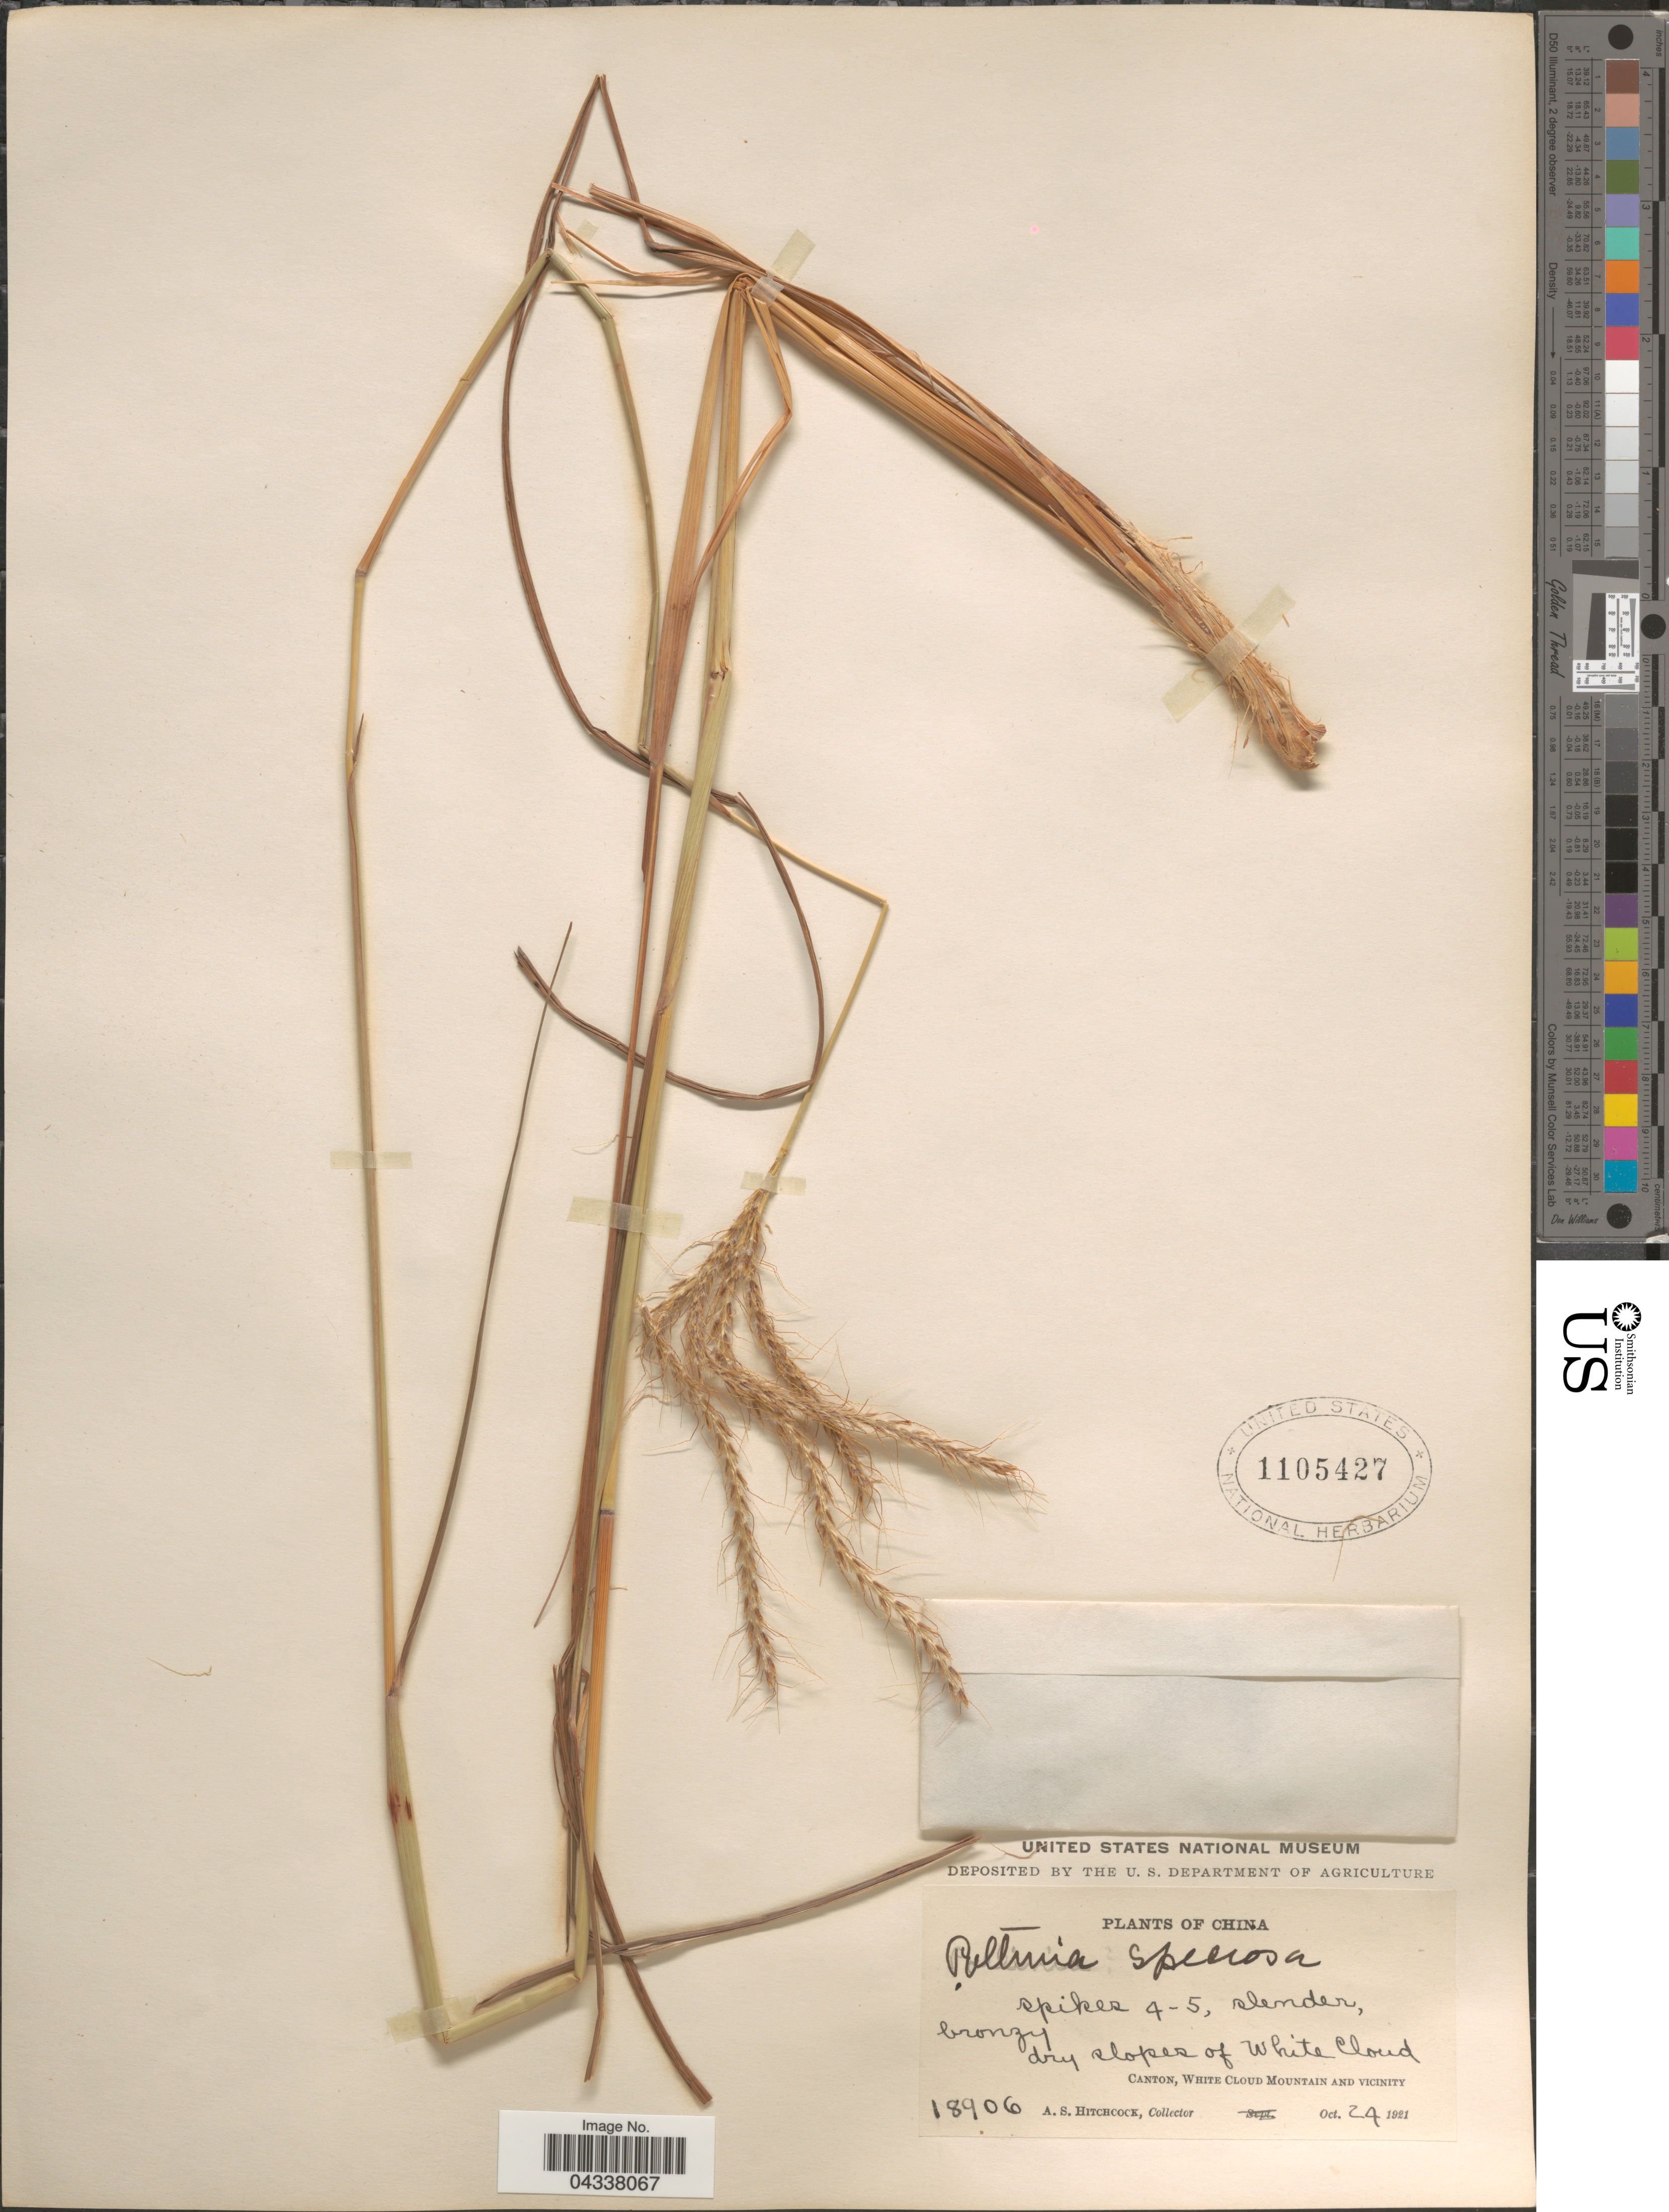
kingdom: Plantae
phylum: Tracheophyta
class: Liliopsida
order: Poales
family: Poaceae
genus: Pseudopogonatherum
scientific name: Pseudopogonatherum speciosum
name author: (Debeaux) Ohwi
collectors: A. S. Hitchcock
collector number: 18906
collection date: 1921-10-24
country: China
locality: Dry slopes of White Cloud. Canton, White Cloud Mountain and vicinity.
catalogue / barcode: US 1105427